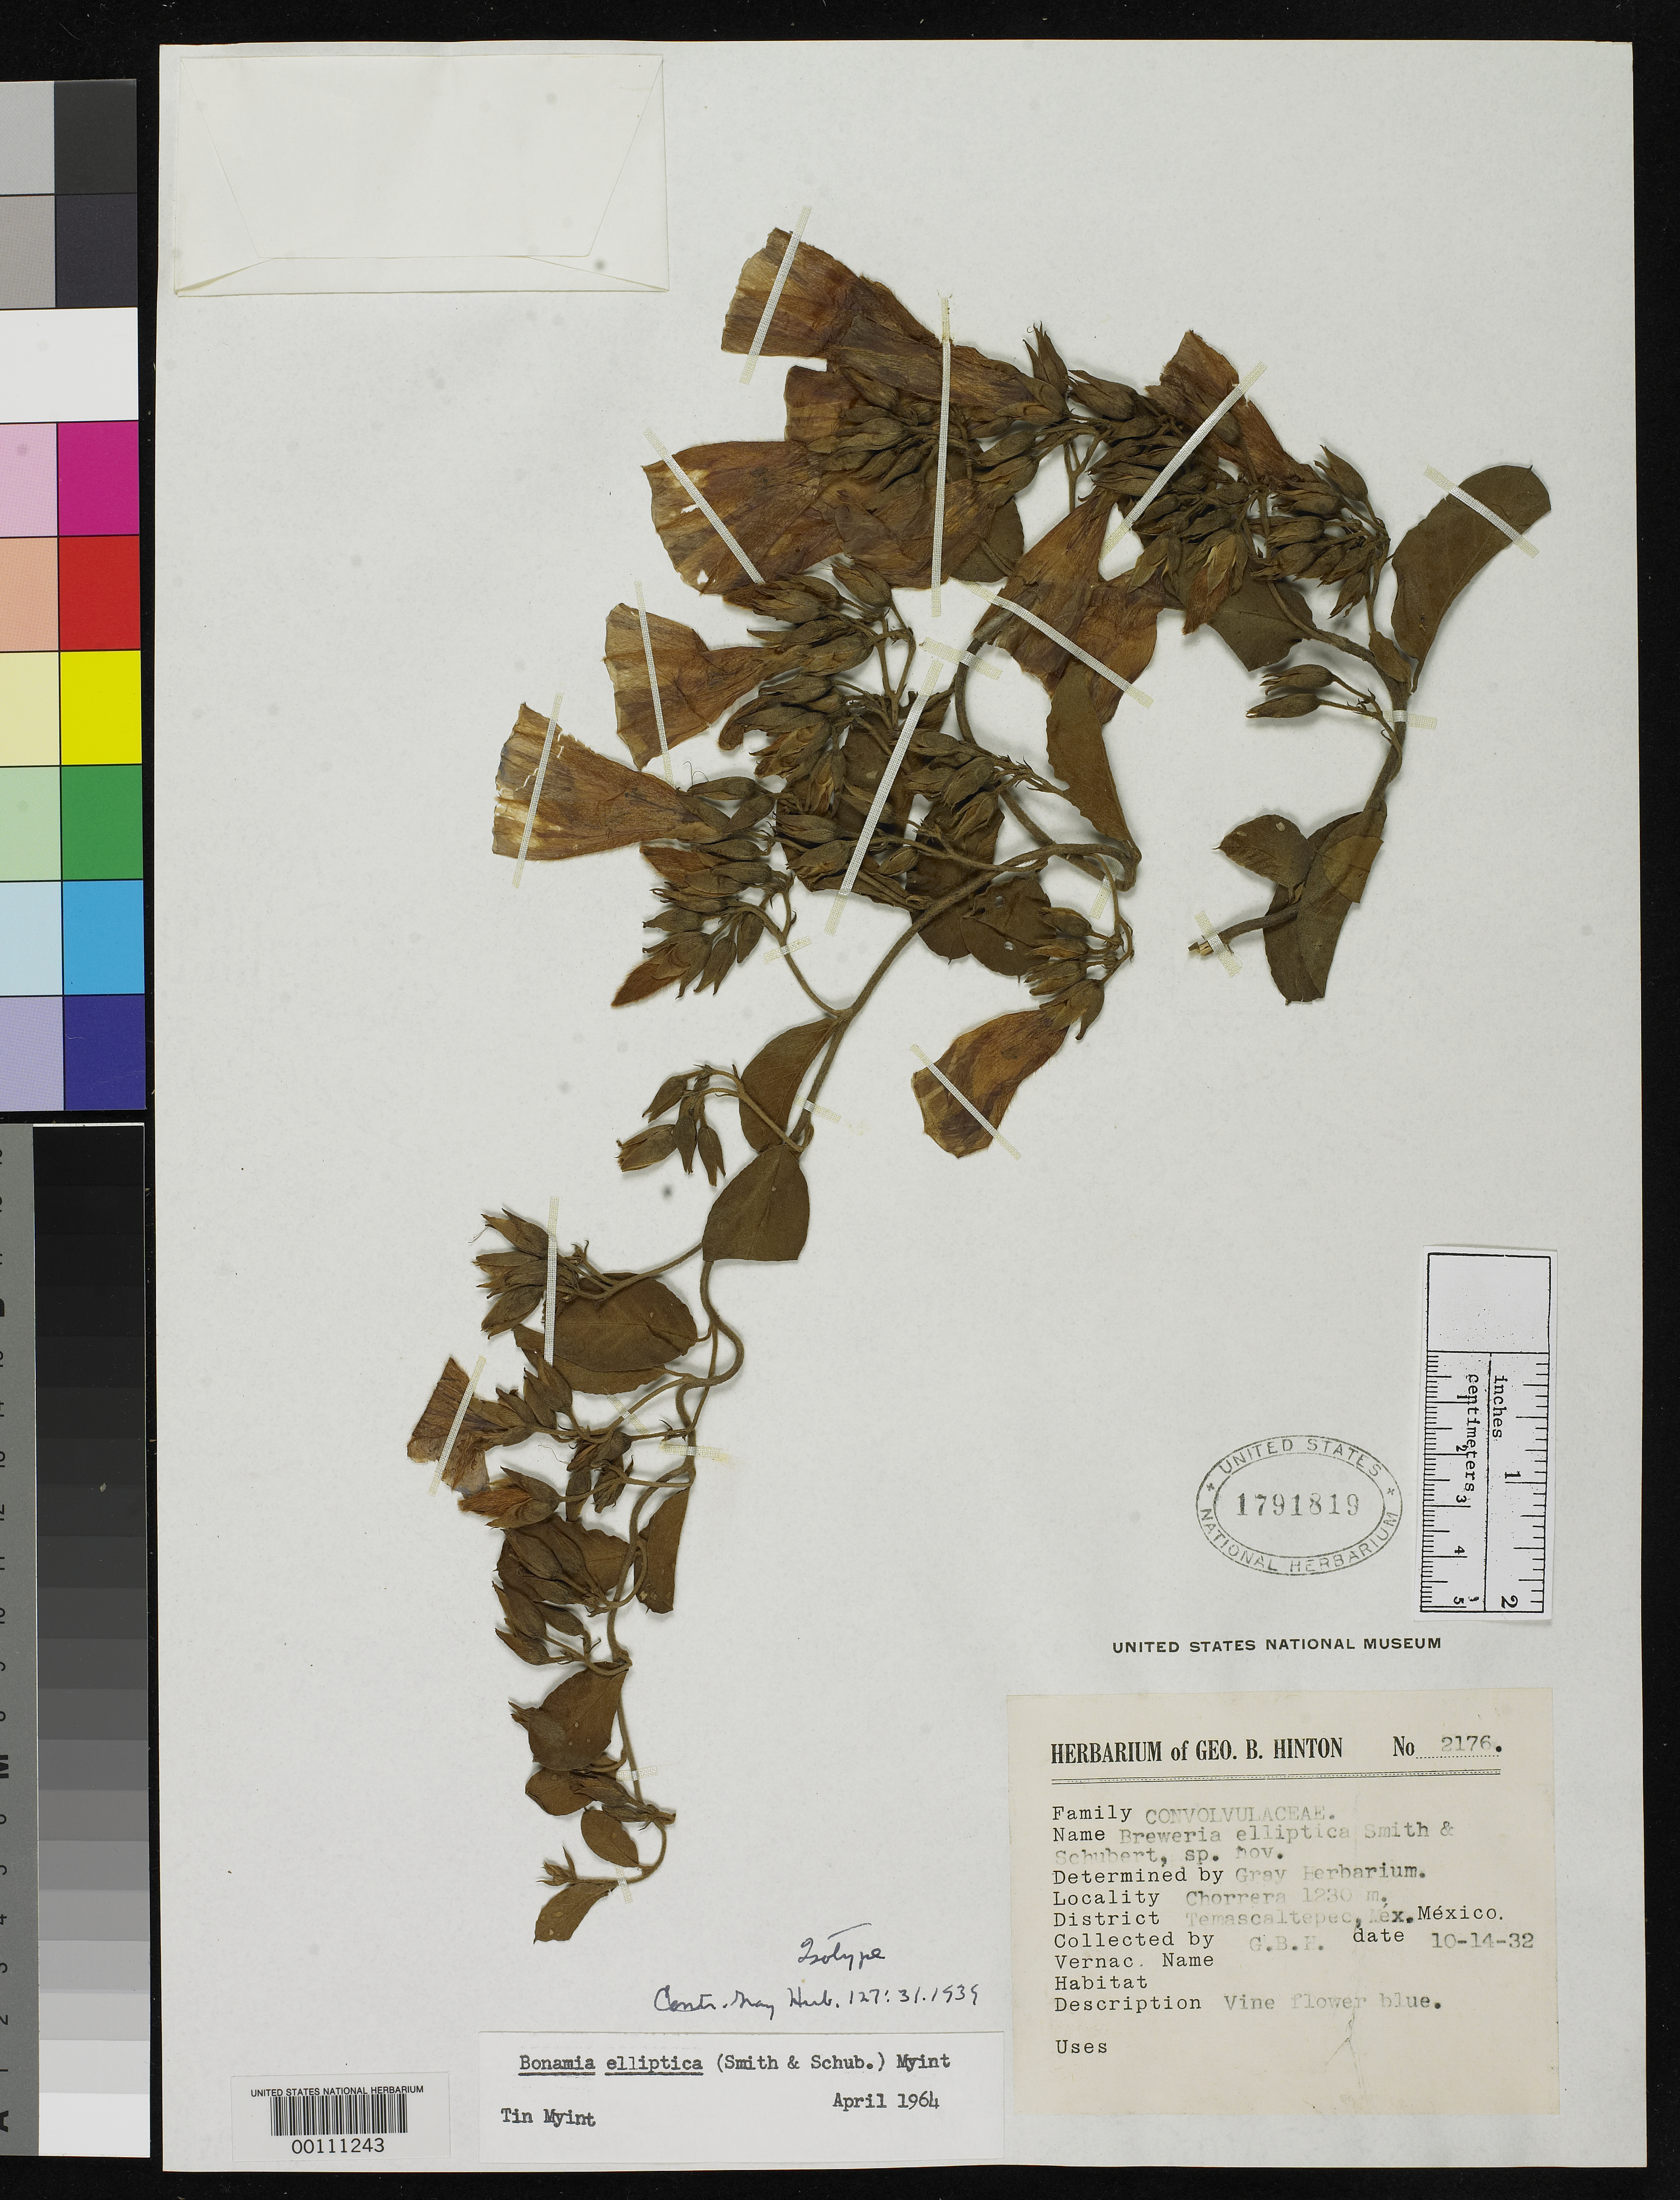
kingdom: Plantae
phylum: Tracheophyta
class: Magnoliopsida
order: Solanales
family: Convolvulaceae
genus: Breweria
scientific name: Breweria elliptica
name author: L.B. Sm. & B.G. Schub.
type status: Isotype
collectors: G. B. Hinton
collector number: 2176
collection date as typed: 14 Oct 1932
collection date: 1932-10-14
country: Mexico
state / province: México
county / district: Temascaltepec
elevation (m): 1230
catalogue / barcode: US 1791819